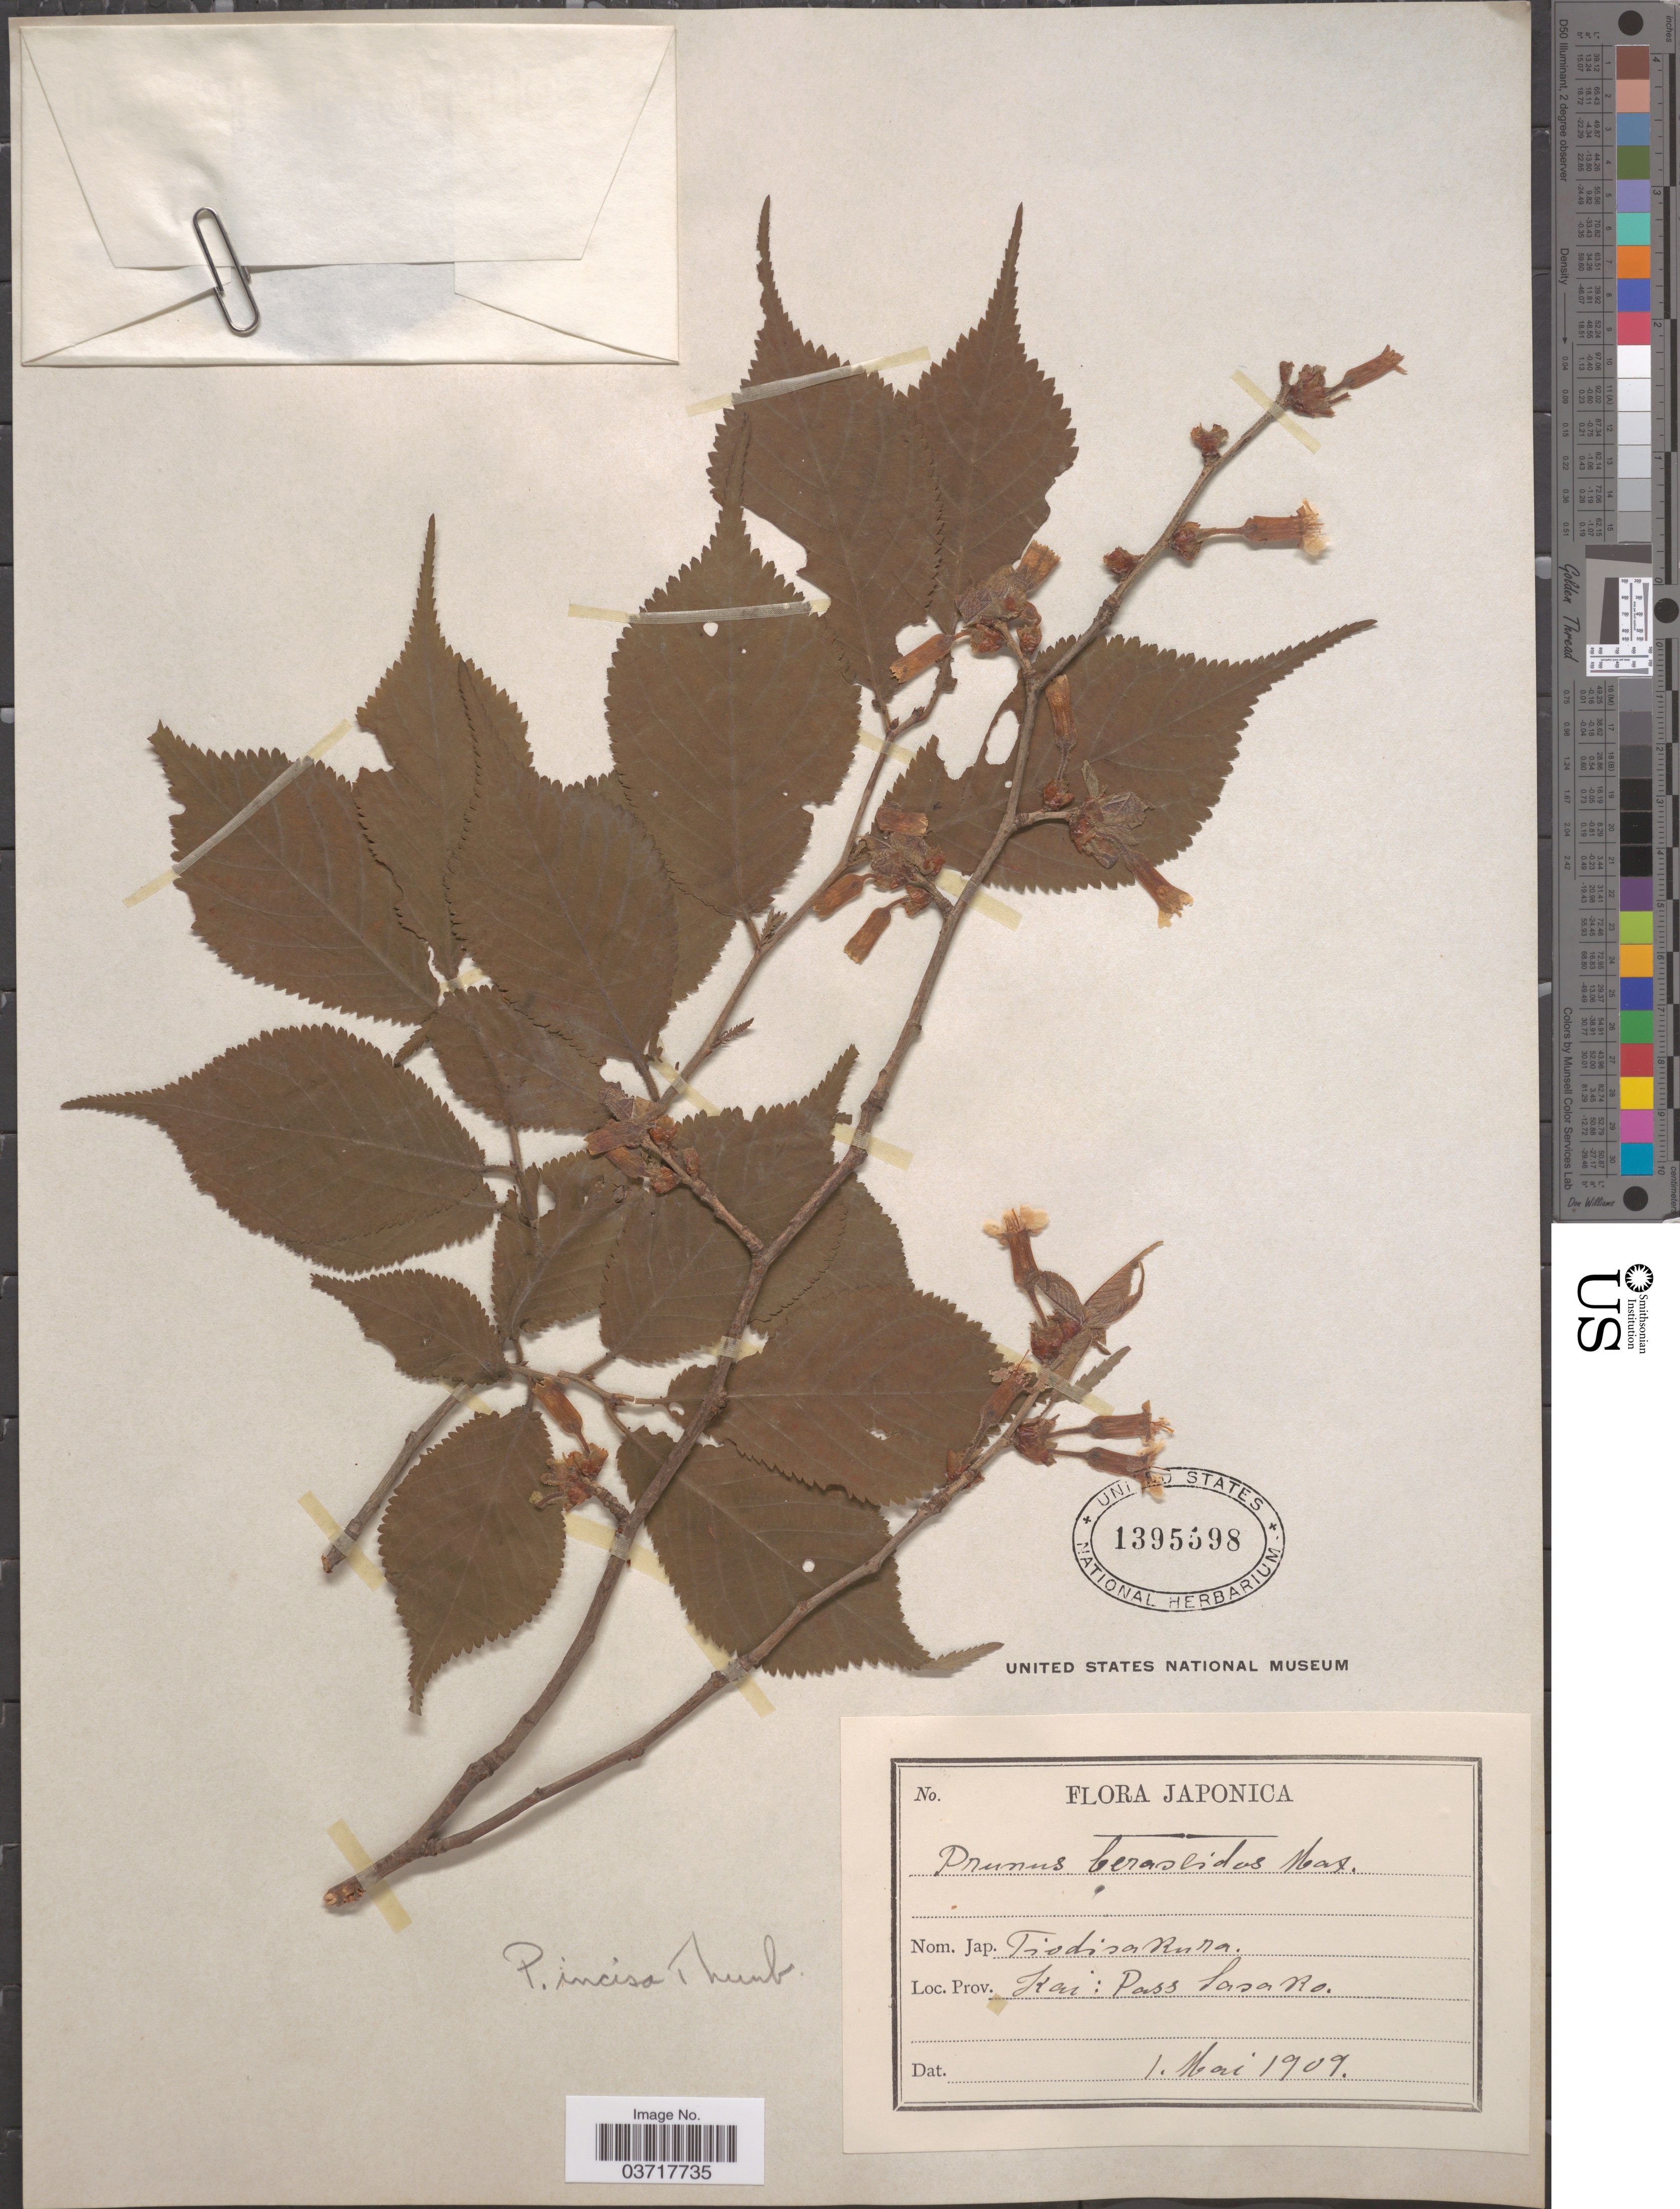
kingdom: Plantae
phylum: Tracheophyta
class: Magnoliopsida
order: Rosales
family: Rosaceae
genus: Prunus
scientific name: Prunus incisa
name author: Thunb.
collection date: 1909-05-01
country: Japan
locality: Prov. Kai: Pass Sasako.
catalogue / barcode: US 1395598